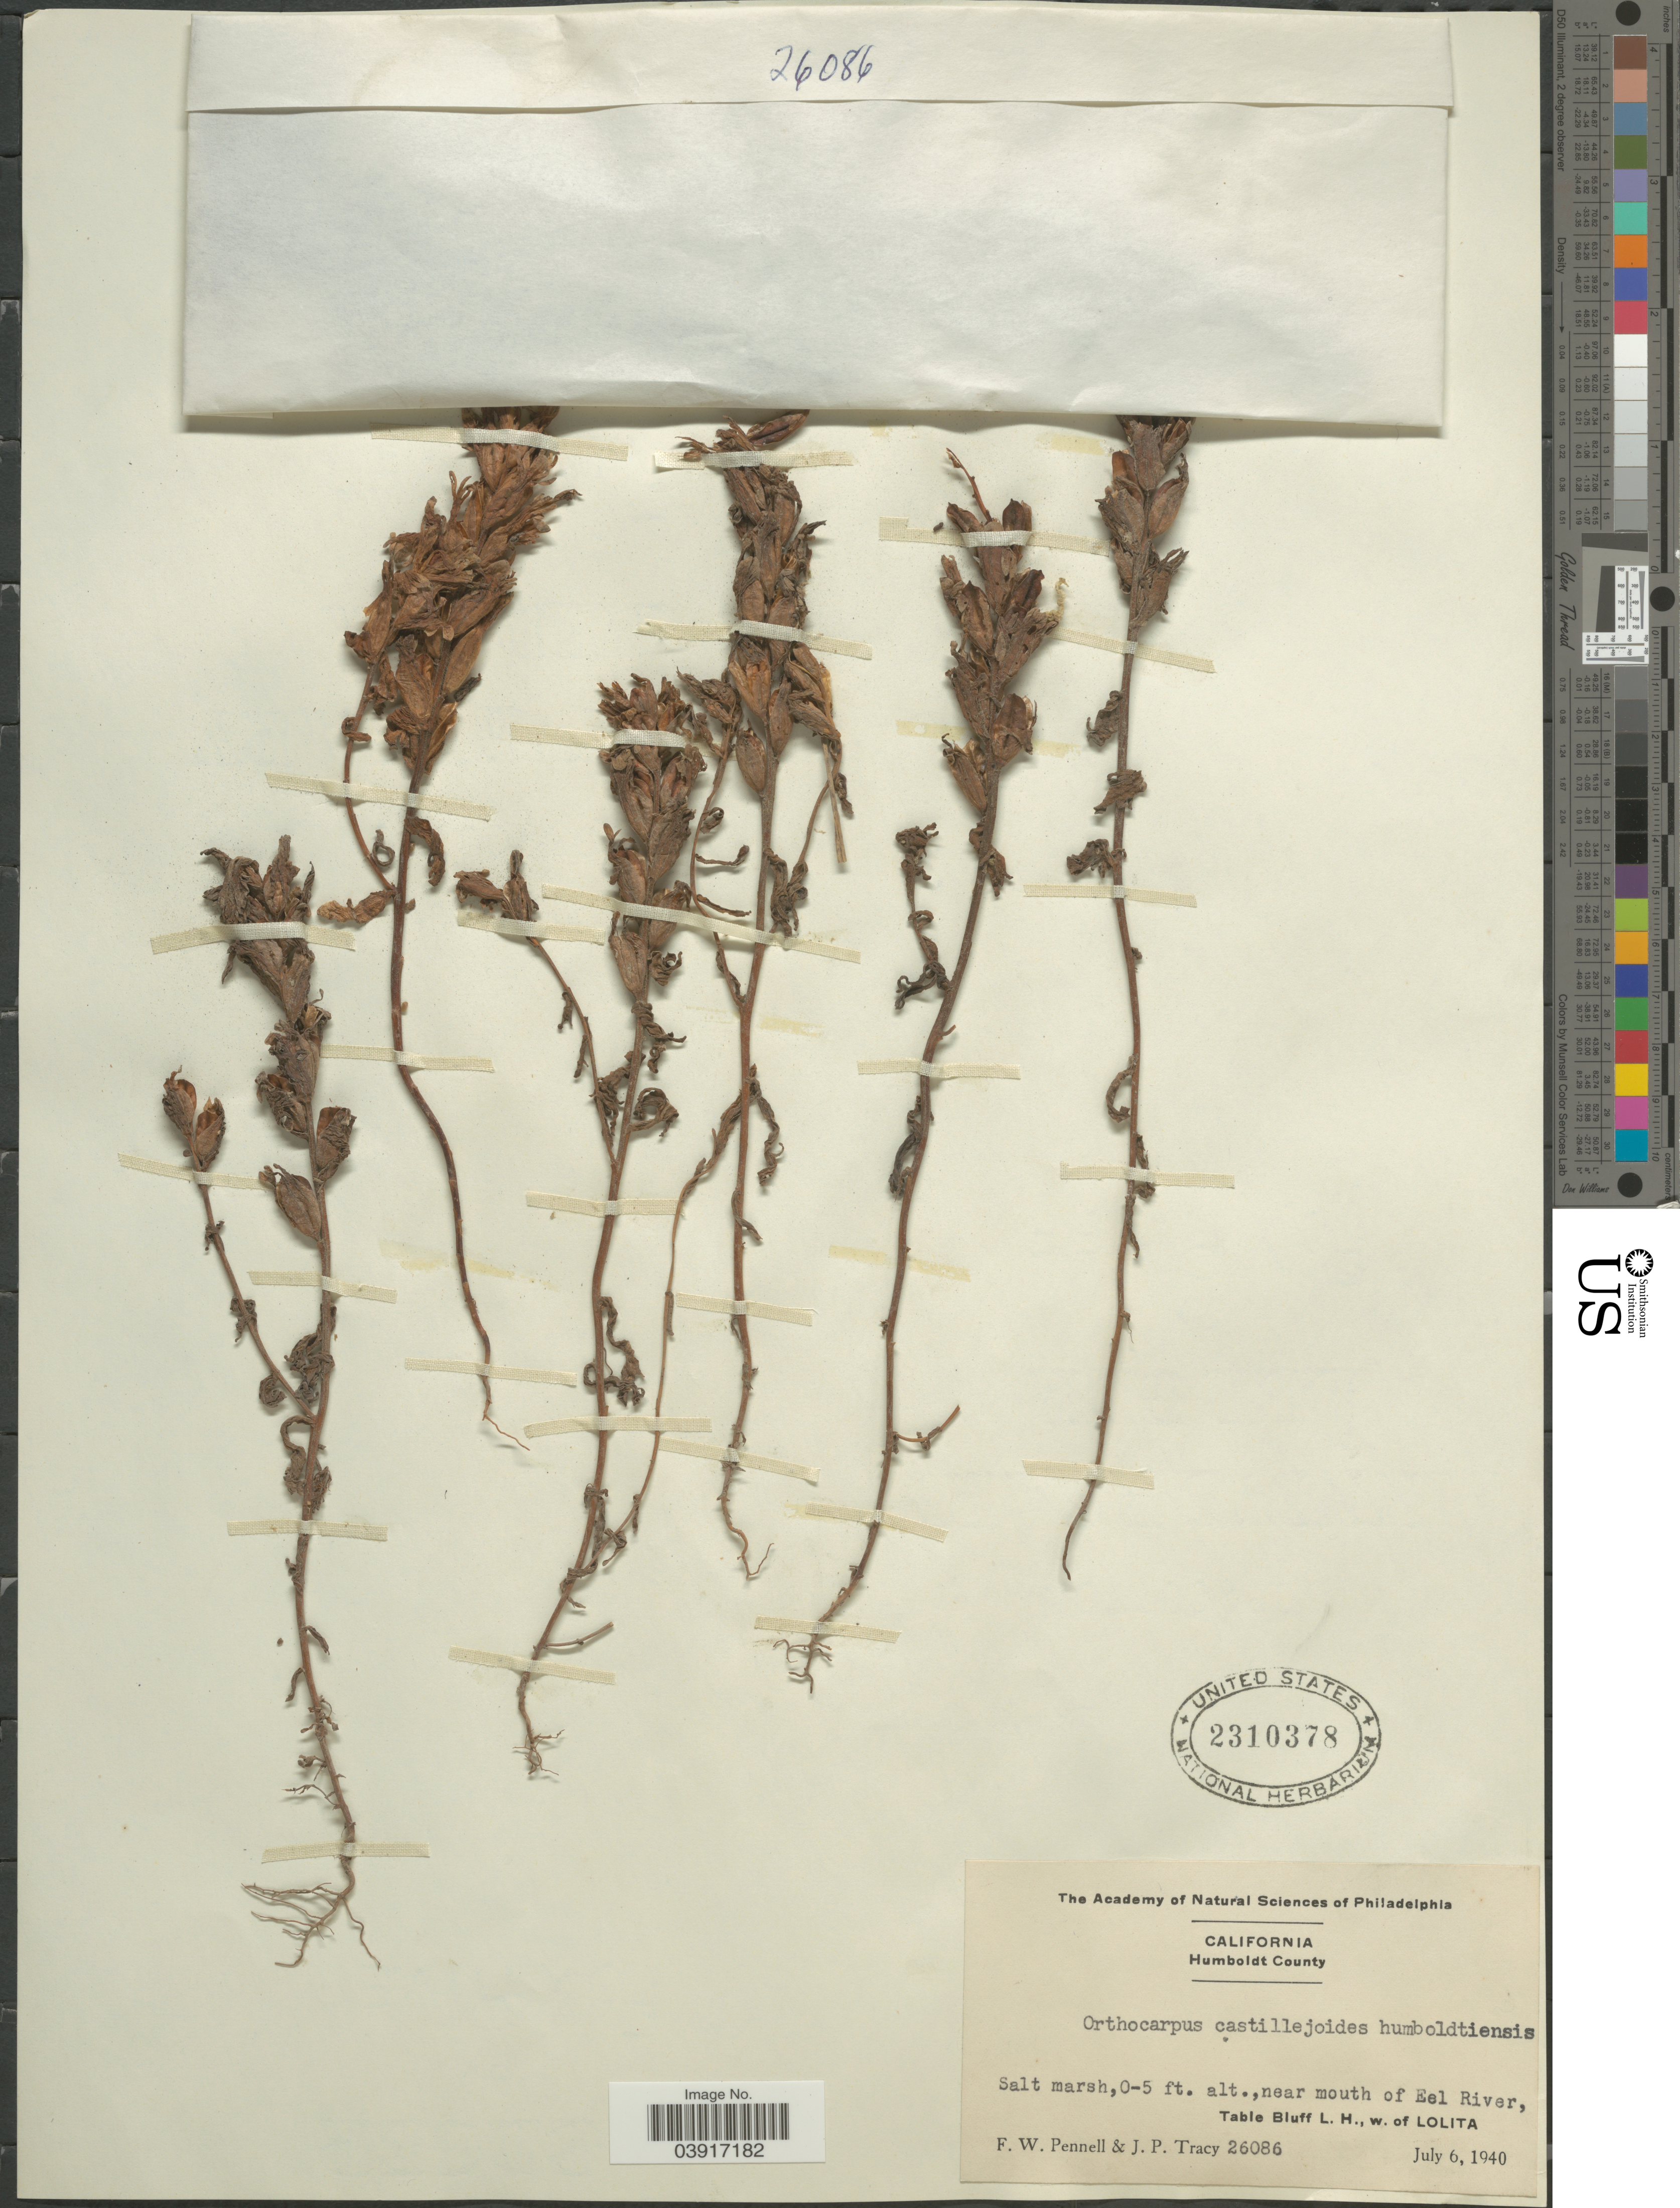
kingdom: Plantae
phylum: Tracheophyta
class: Magnoliopsida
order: Lamiales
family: Orobanchaceae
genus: Orthocarpus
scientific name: Orthocarpus castillejoides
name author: Benth.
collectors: F. W. Pennell & J. Tracy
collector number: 26086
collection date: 1940-07-06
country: United States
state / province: California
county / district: Humboldt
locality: Humboldt County. Near mouth of Eel River, Table Bluff L. H., w. of Lolita.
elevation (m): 0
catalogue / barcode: US 2310378